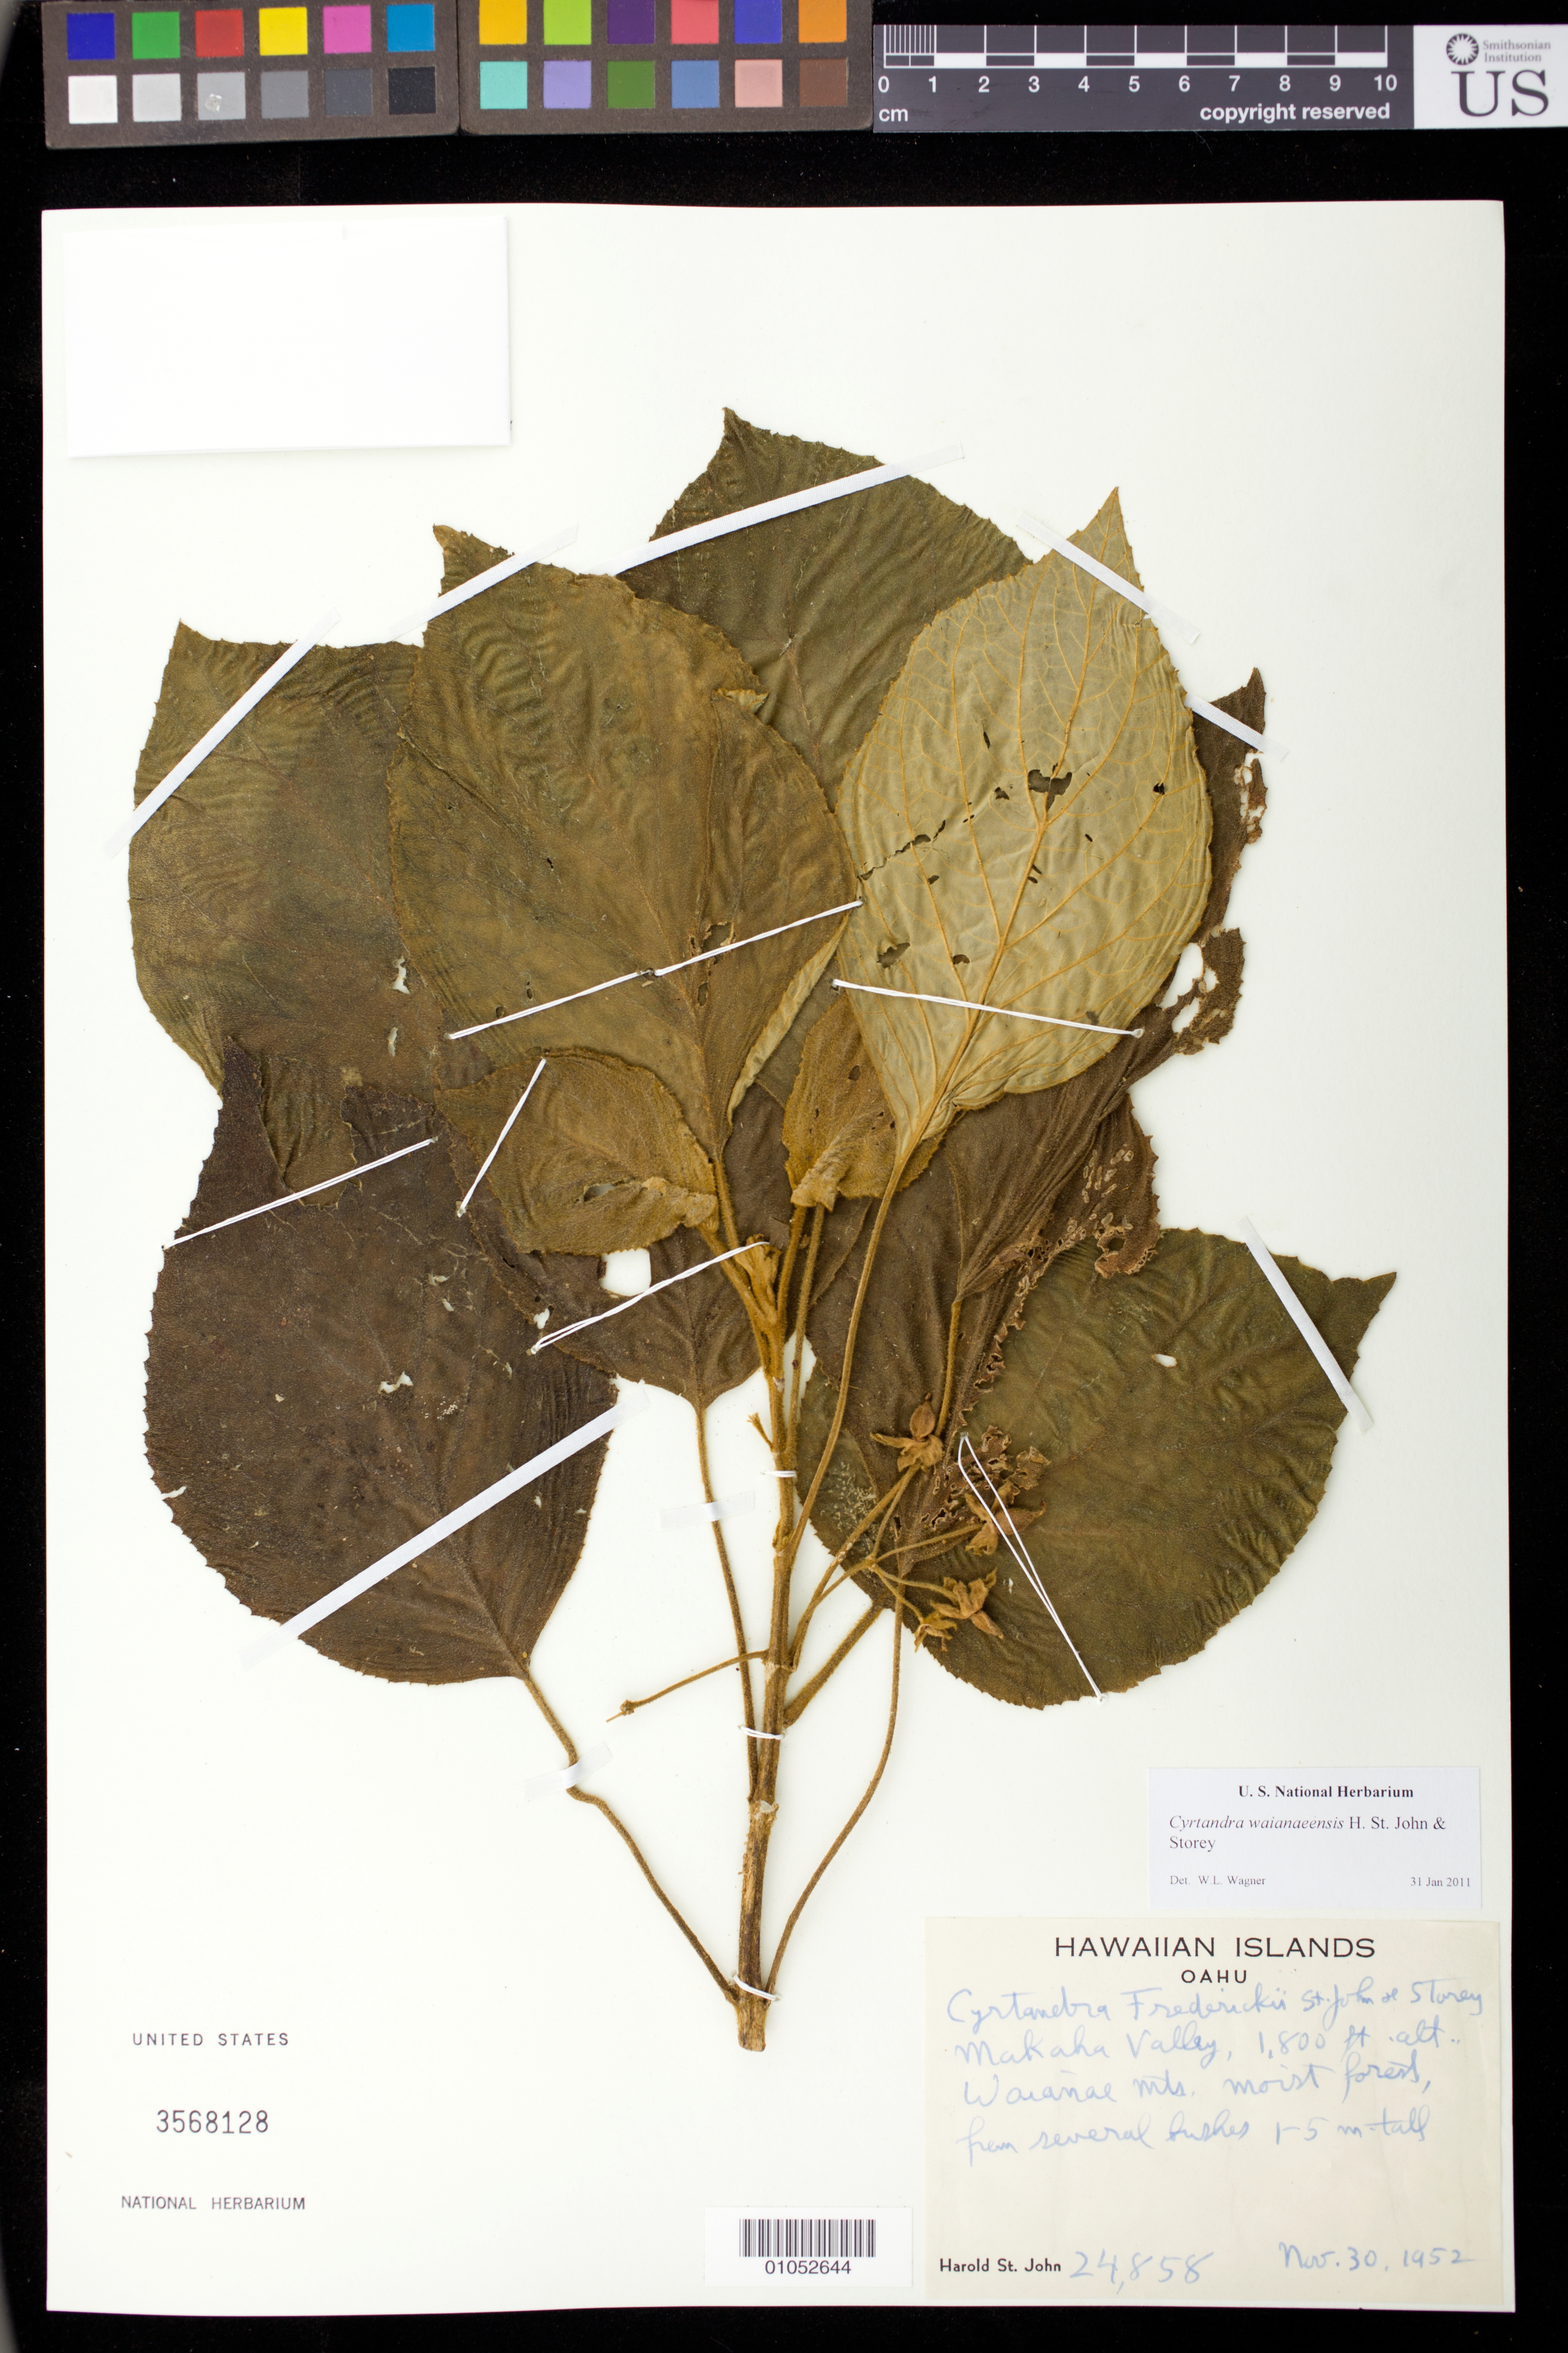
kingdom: Plantae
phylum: Tracheophyta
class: Magnoliopsida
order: Lamiales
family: Gesneriaceae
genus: Cyrtandra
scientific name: Cyrtandra waianaeensis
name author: H. St. John & Storey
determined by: Wagner, W. L., (BOT), Smithsonian Institution - National Museum of Natural History (UNITED STATES)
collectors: H. St. John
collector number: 24858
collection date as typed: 30 Nov 1952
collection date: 1952-11-30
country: United States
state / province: Hawaii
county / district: Honolulu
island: Oahu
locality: Makaha Valley, Waianae Mts.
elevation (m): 549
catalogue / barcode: US 3568128